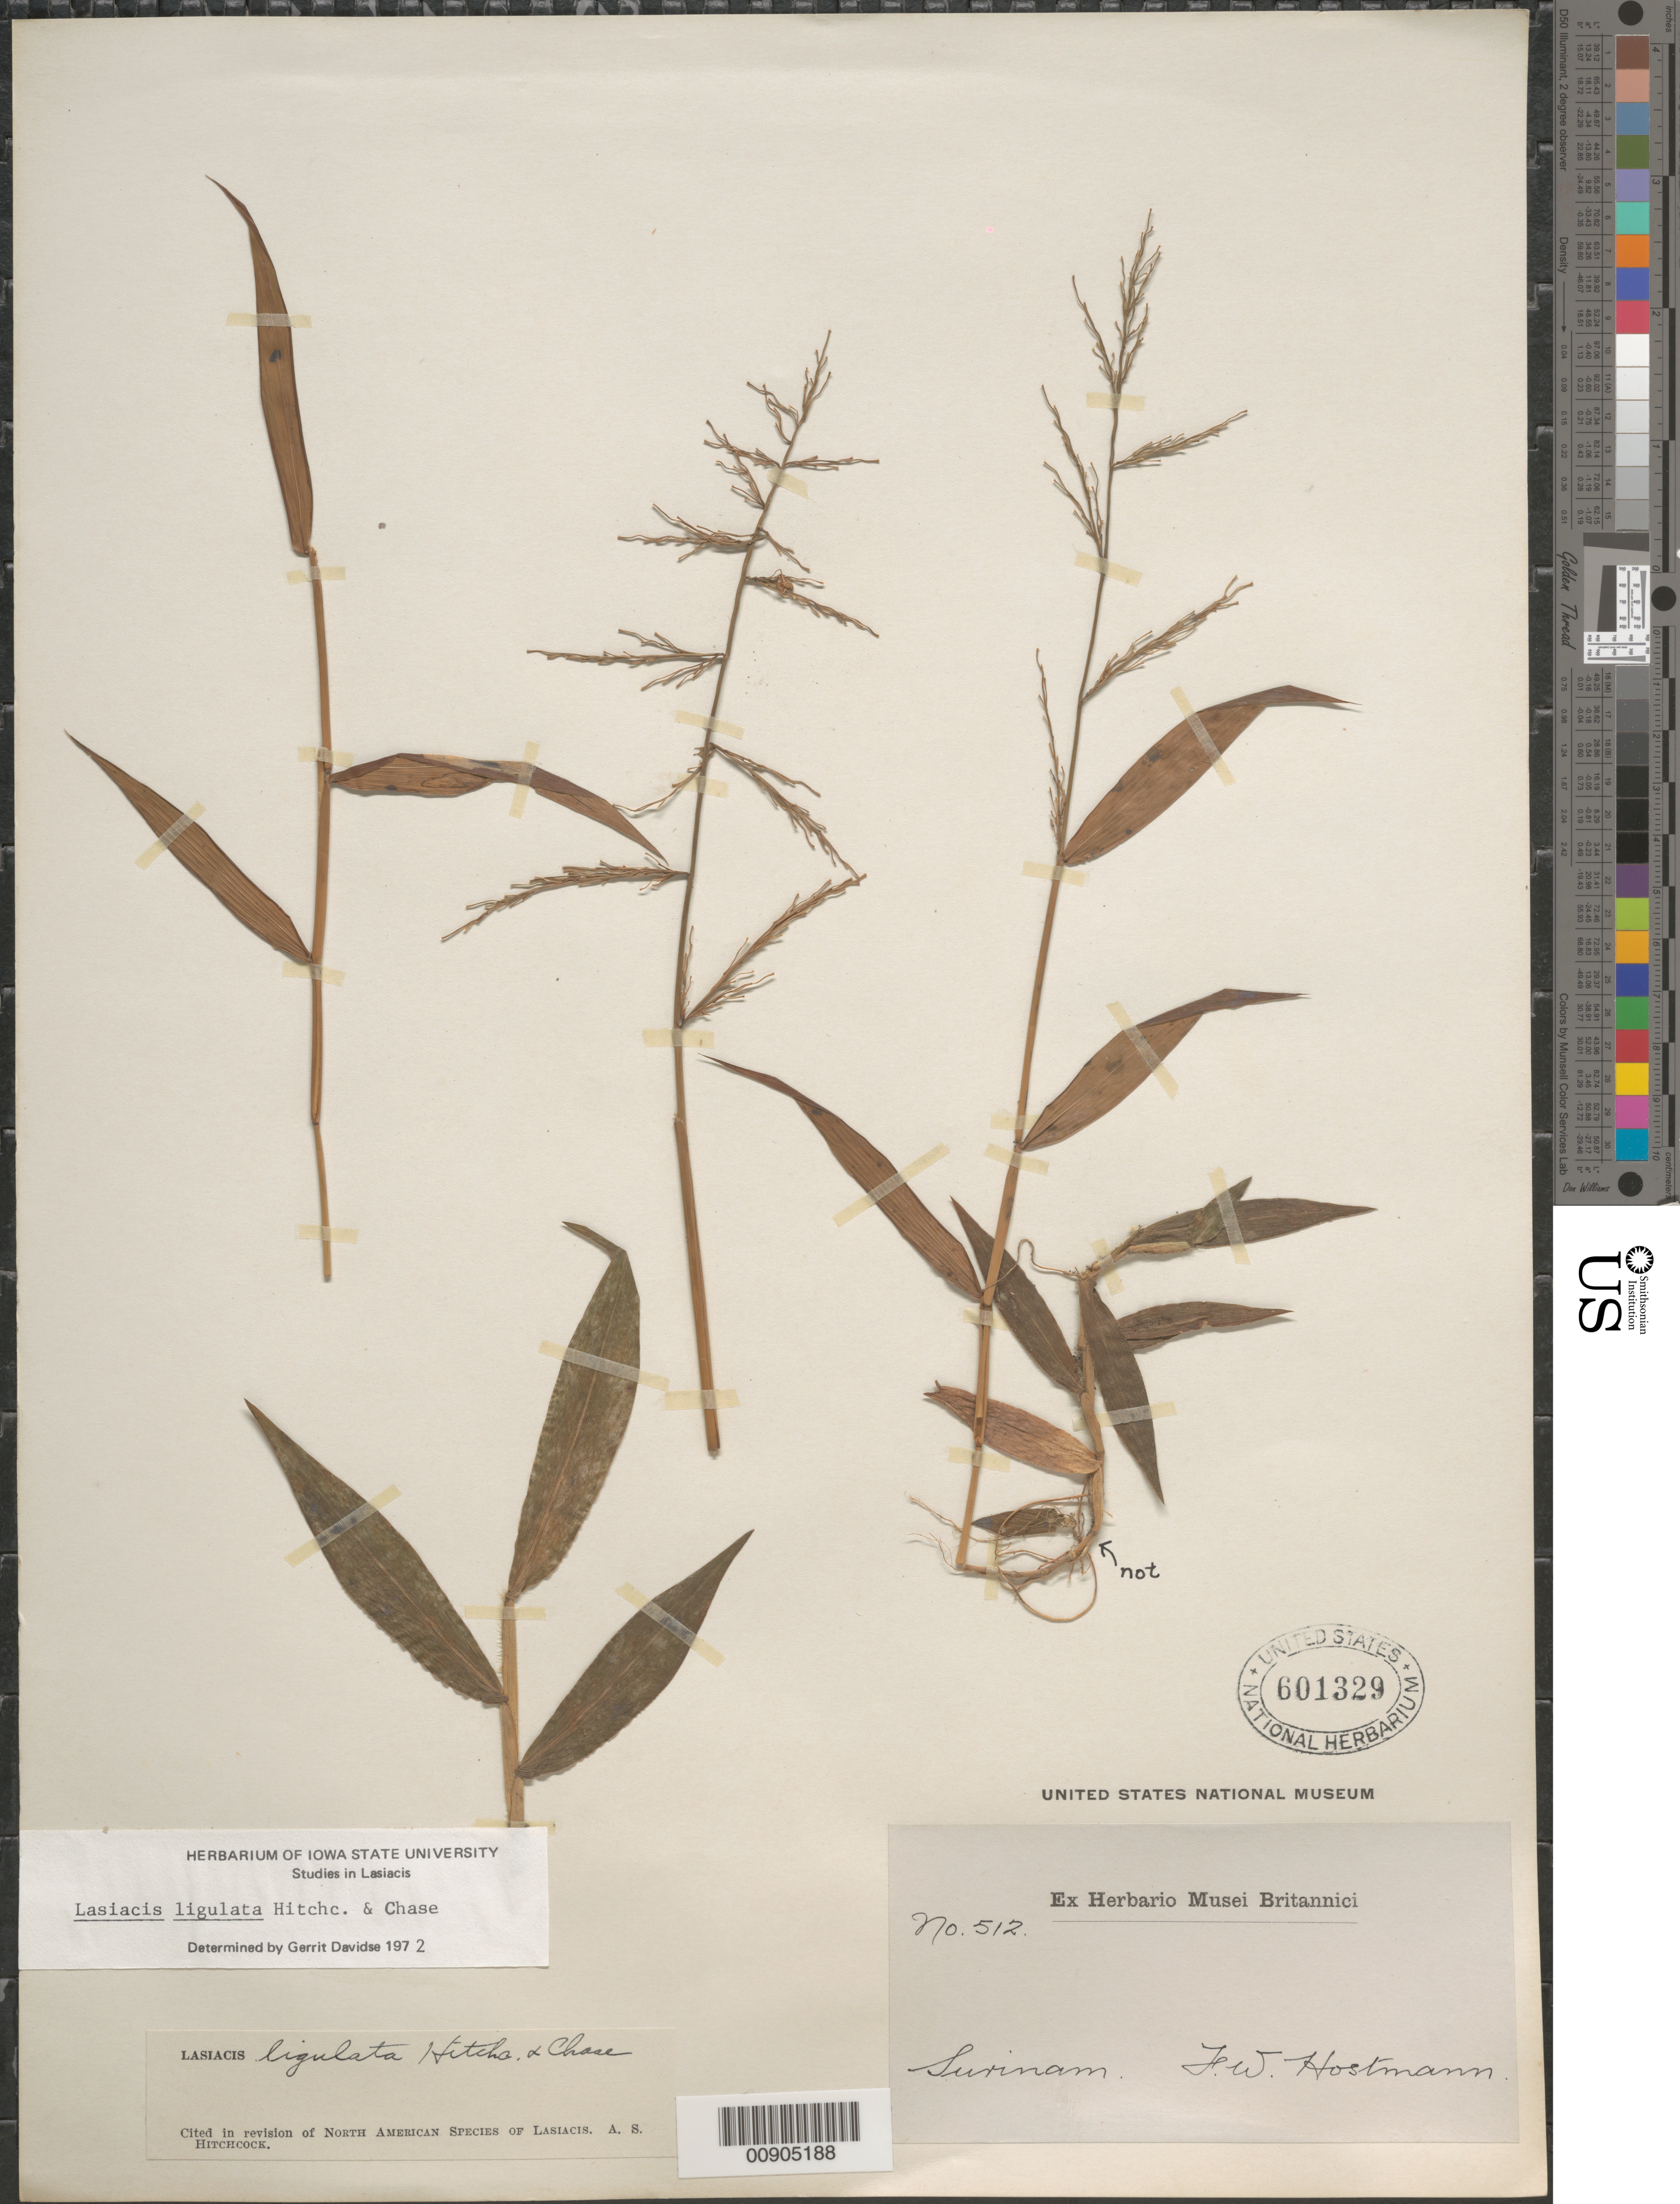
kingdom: Plantae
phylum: Tracheophyta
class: Liliopsida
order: Poales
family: Poaceae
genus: Lasiacis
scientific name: Lasiacis ligulata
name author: Hitchc. & Chase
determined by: Davidse, Gerrit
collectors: F. Hostmann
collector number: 512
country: Suriname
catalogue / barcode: US 601329